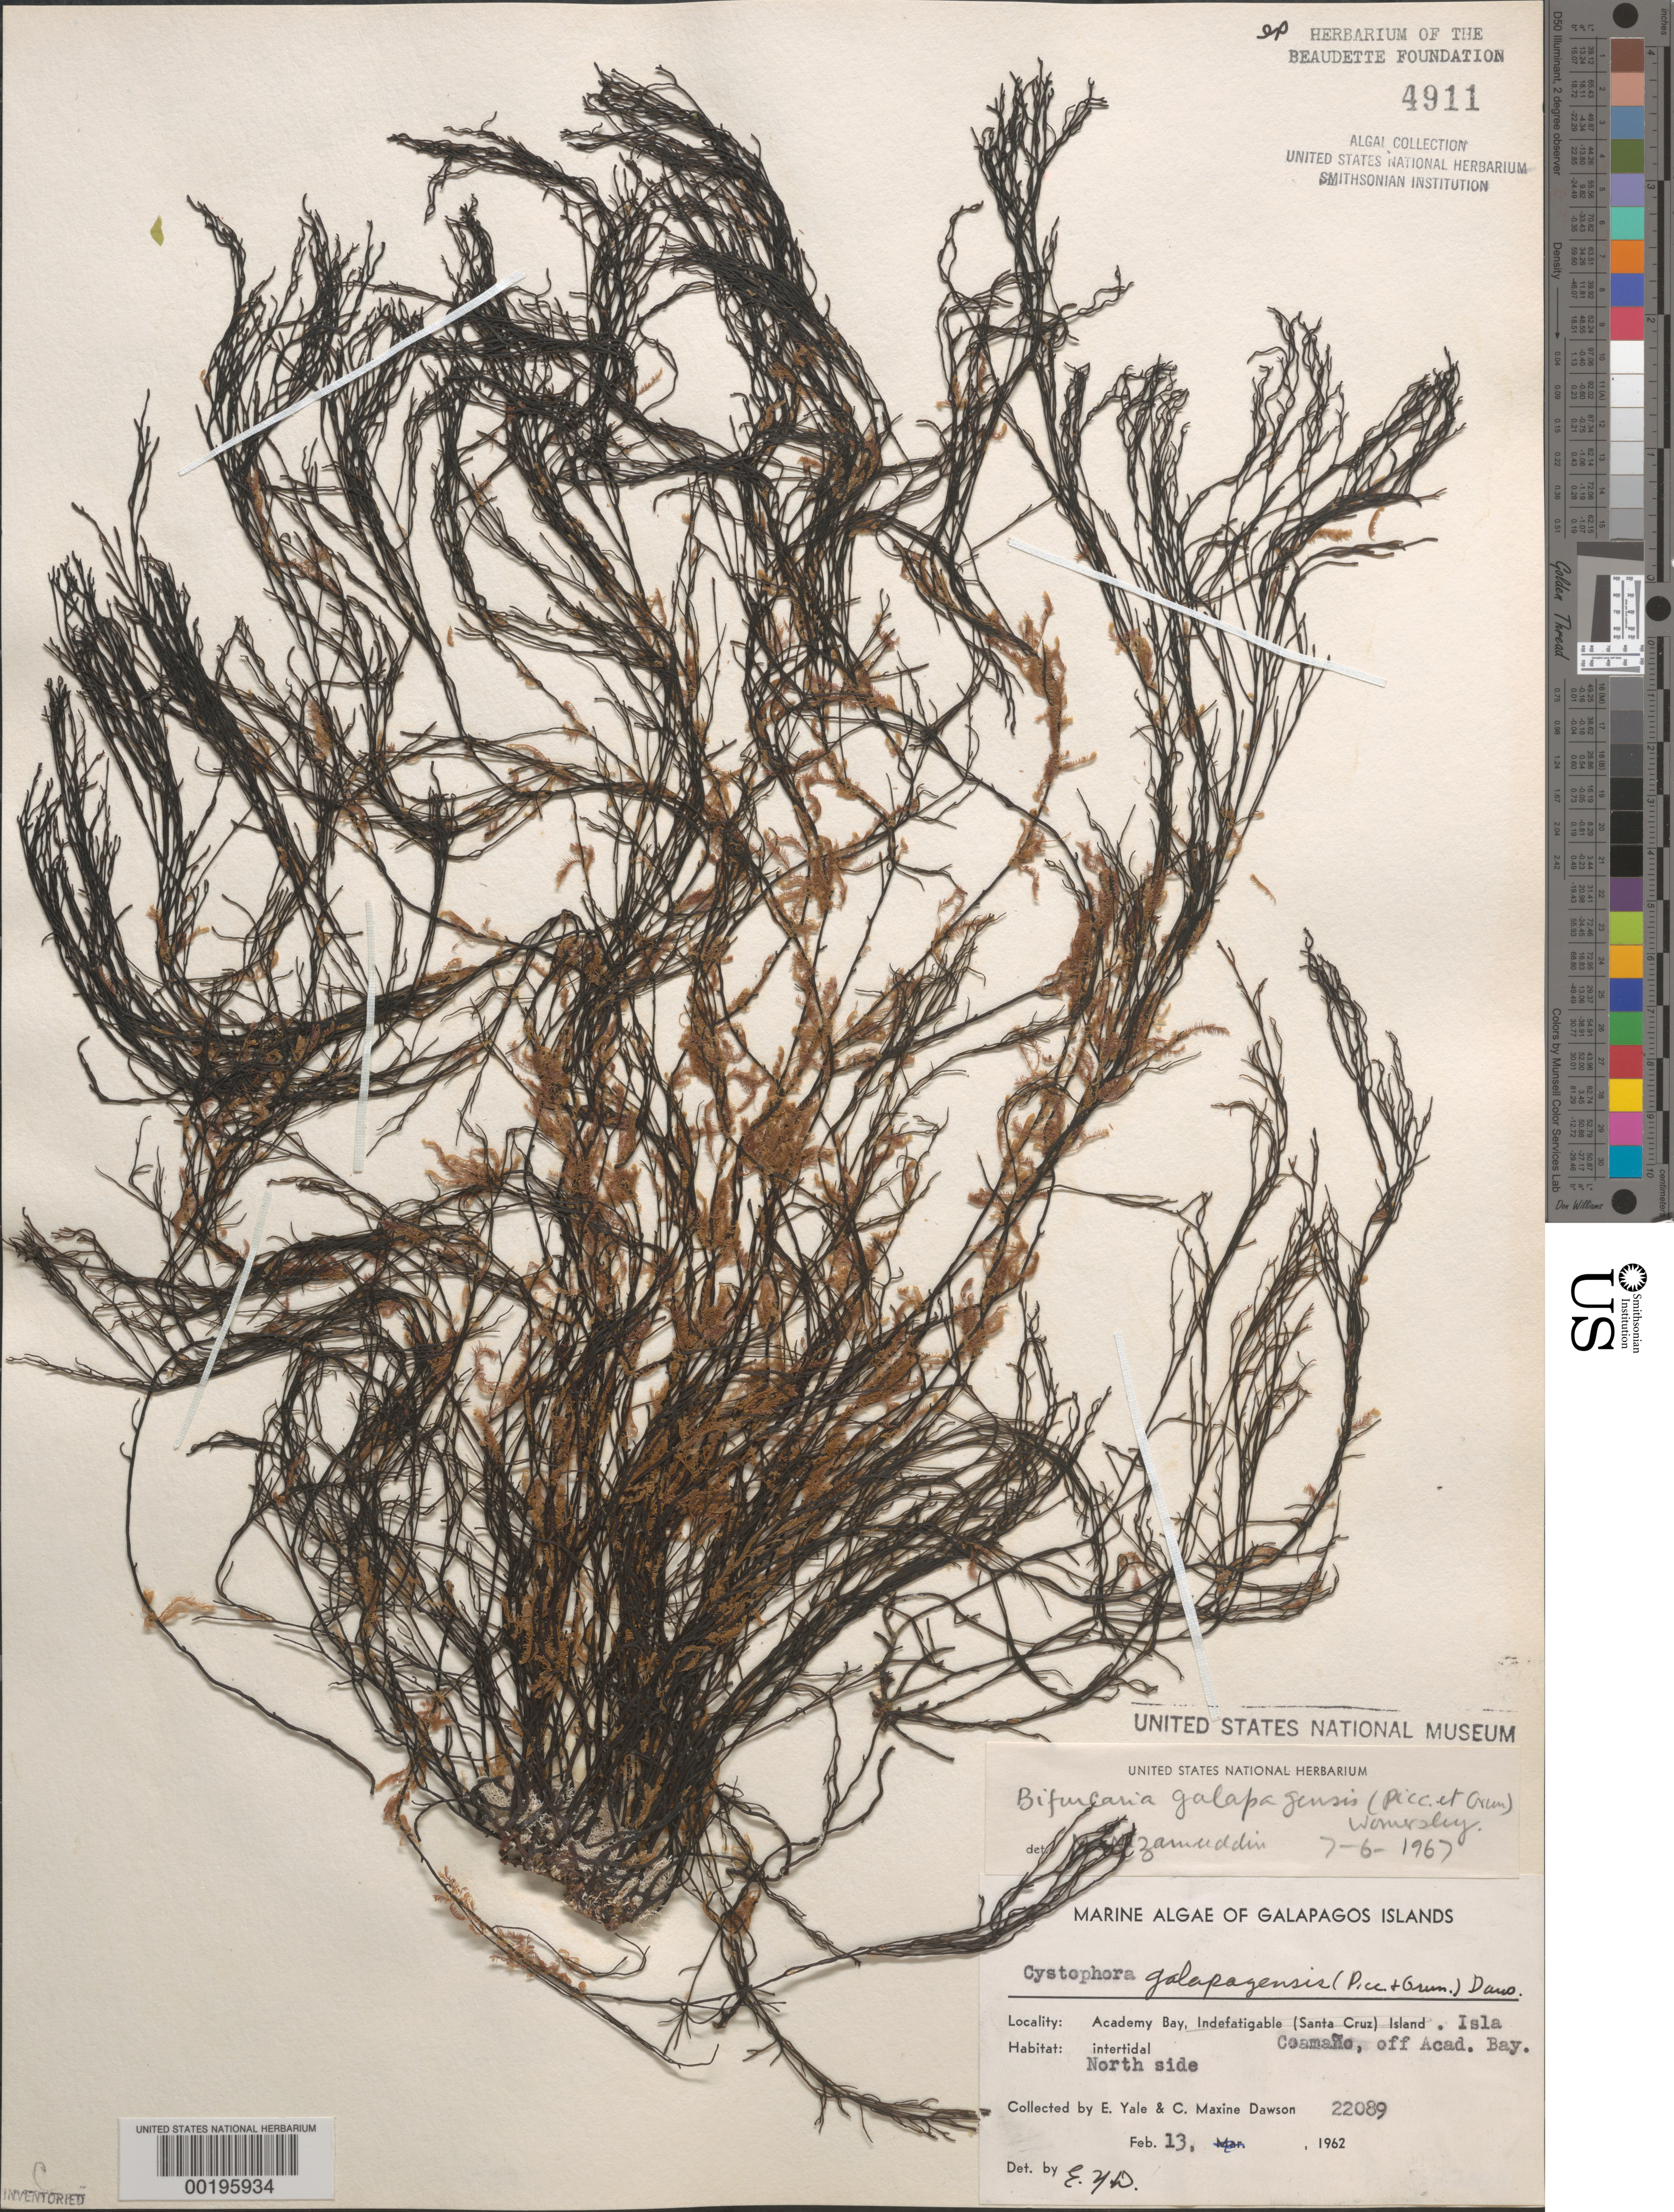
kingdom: Chromista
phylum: Ochrophyta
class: Phaeophyceae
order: Fucales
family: Sargassaceae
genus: Bifurcaria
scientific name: Bifurcaria galapagensis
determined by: Nizamuddin, M.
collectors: E. Y. Dawson & C. M. Dawson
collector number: EYD 22089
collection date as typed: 13 Feb 1962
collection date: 1962-02-13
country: Ecuador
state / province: Colón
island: Coamano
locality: Isla Coamano, of f Academy Bay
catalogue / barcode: US 4911